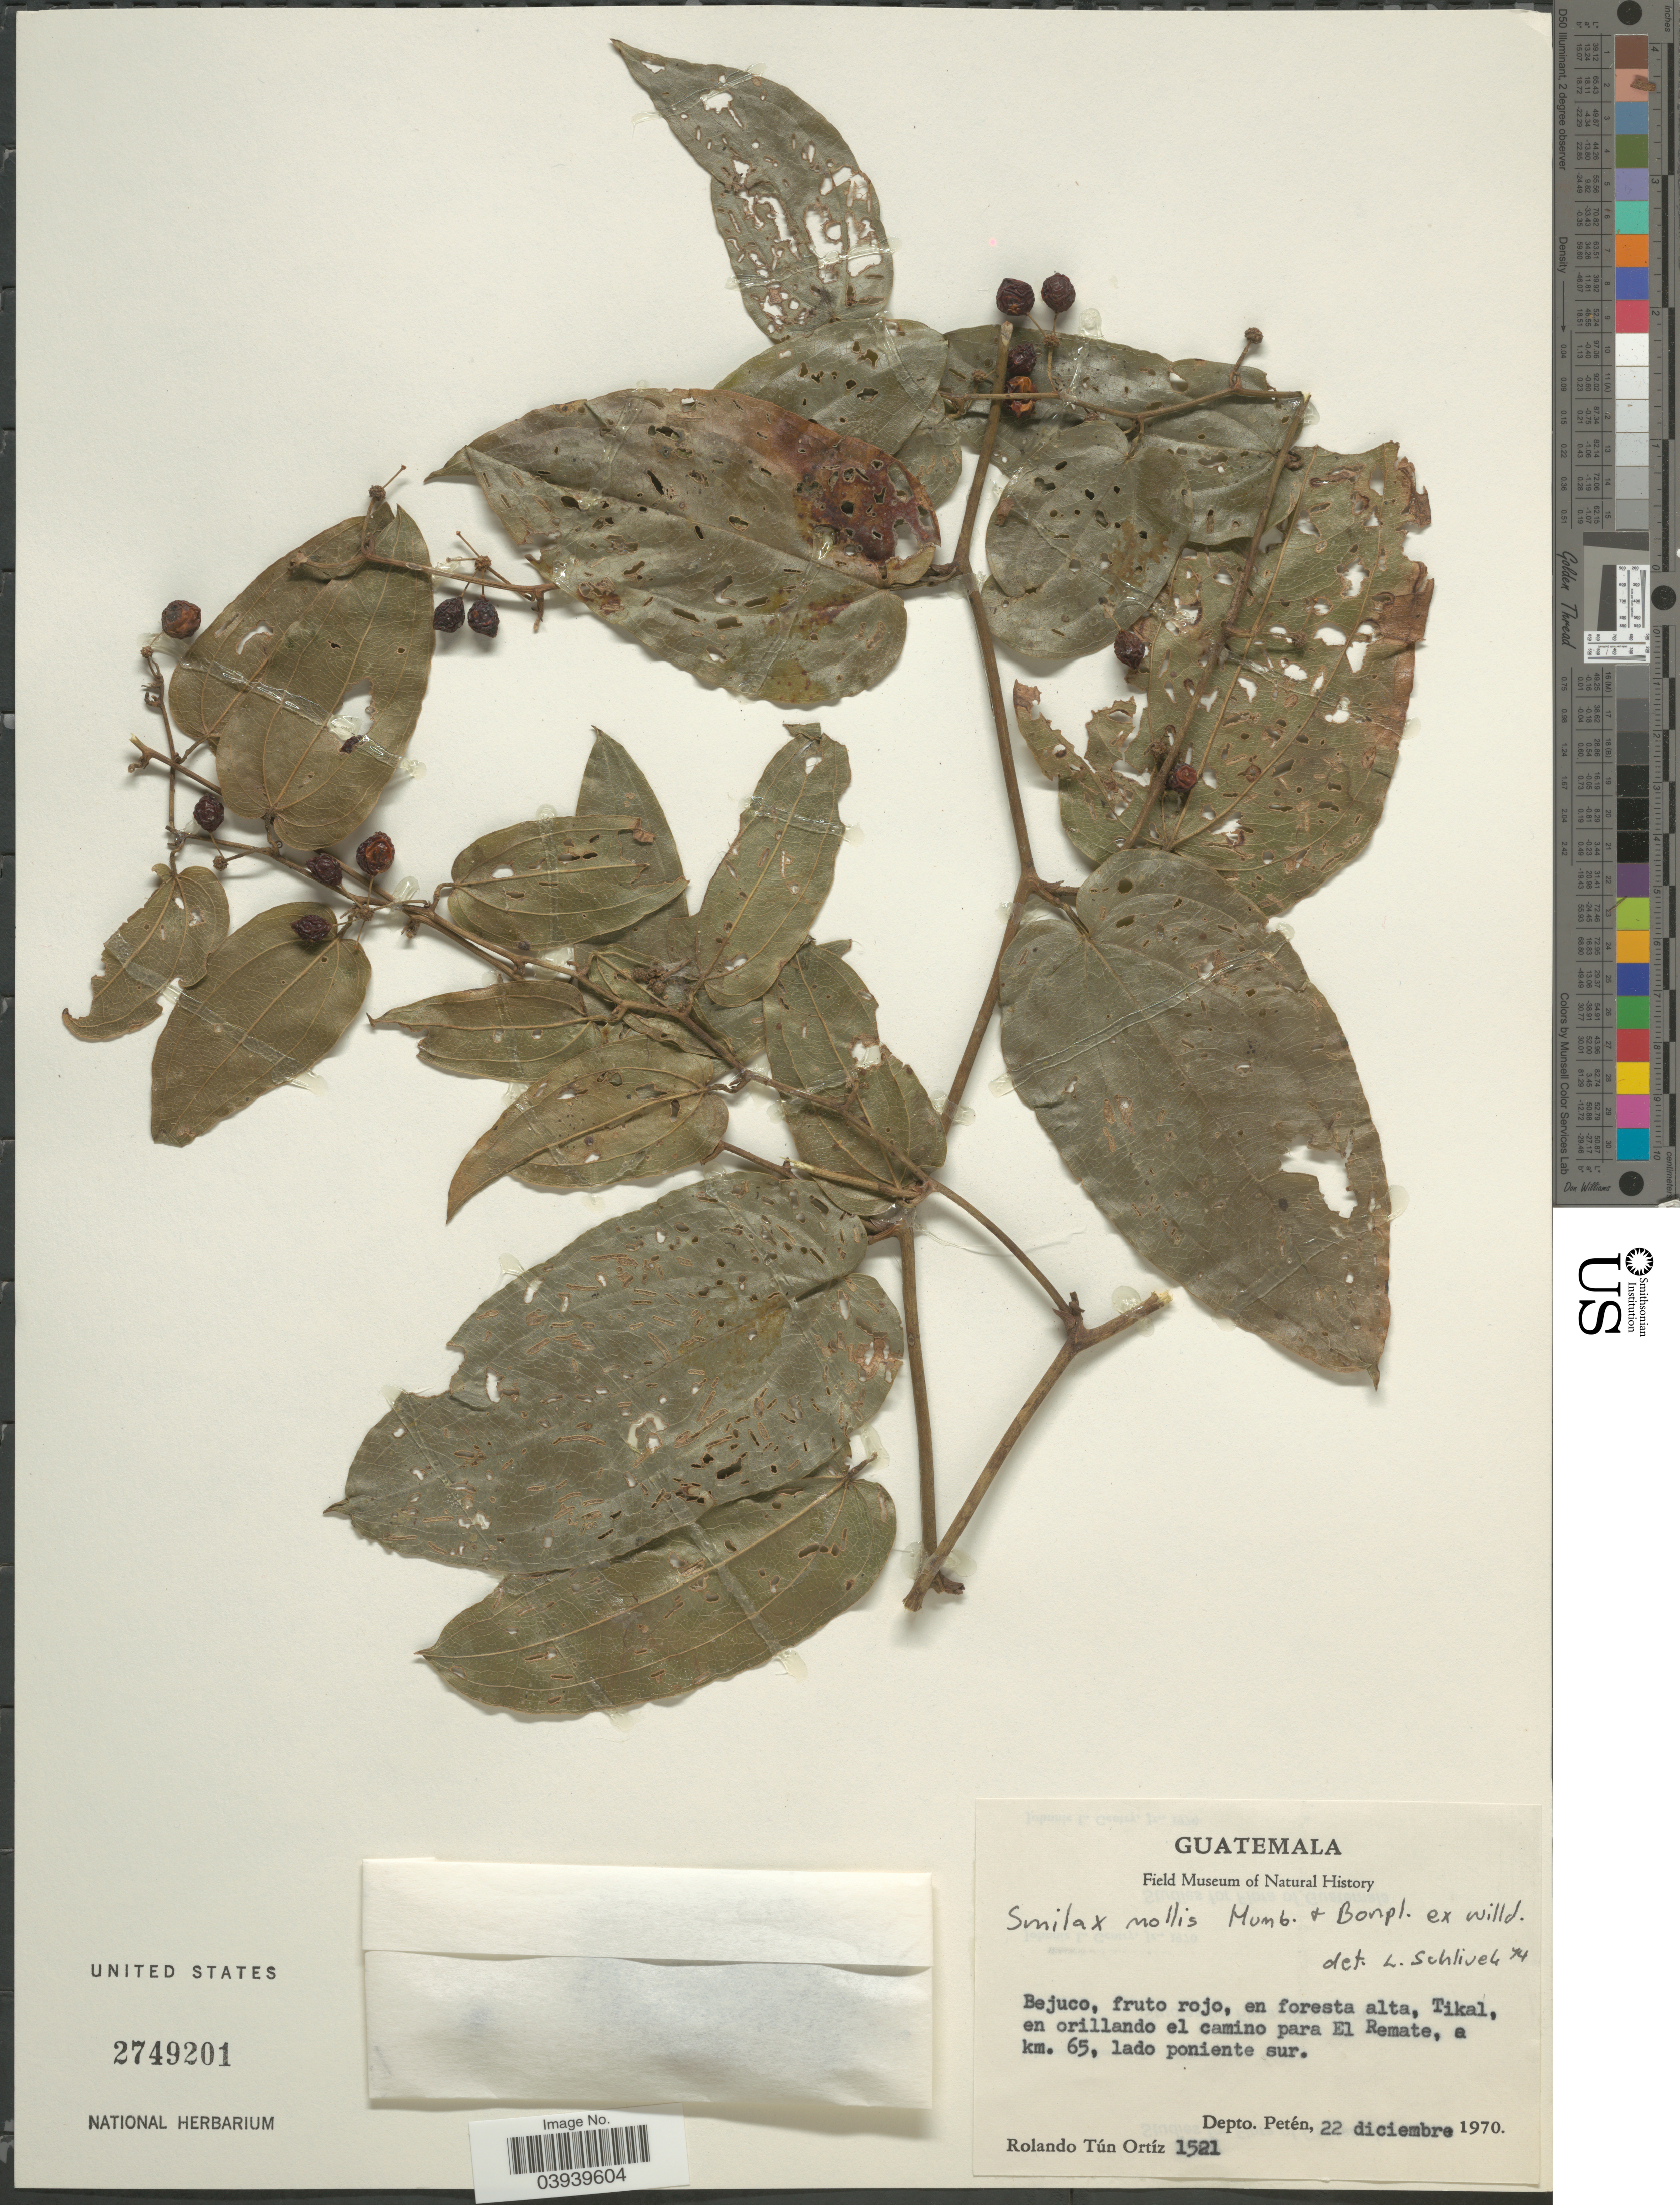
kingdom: Plantae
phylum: Tracheophyta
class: Liliopsida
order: Liliales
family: Smilacaceae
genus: Smilax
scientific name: Smilax mollis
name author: Humb. & Bonpl. ex Willd.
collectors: R. Tún Ortíz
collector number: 1521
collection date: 1970-12-22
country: Guatemala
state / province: El Peten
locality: Tikal, en orillando el camino para el Remate, a km. 65, laso poniente sur. Depto. Petén.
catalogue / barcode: US 2749201